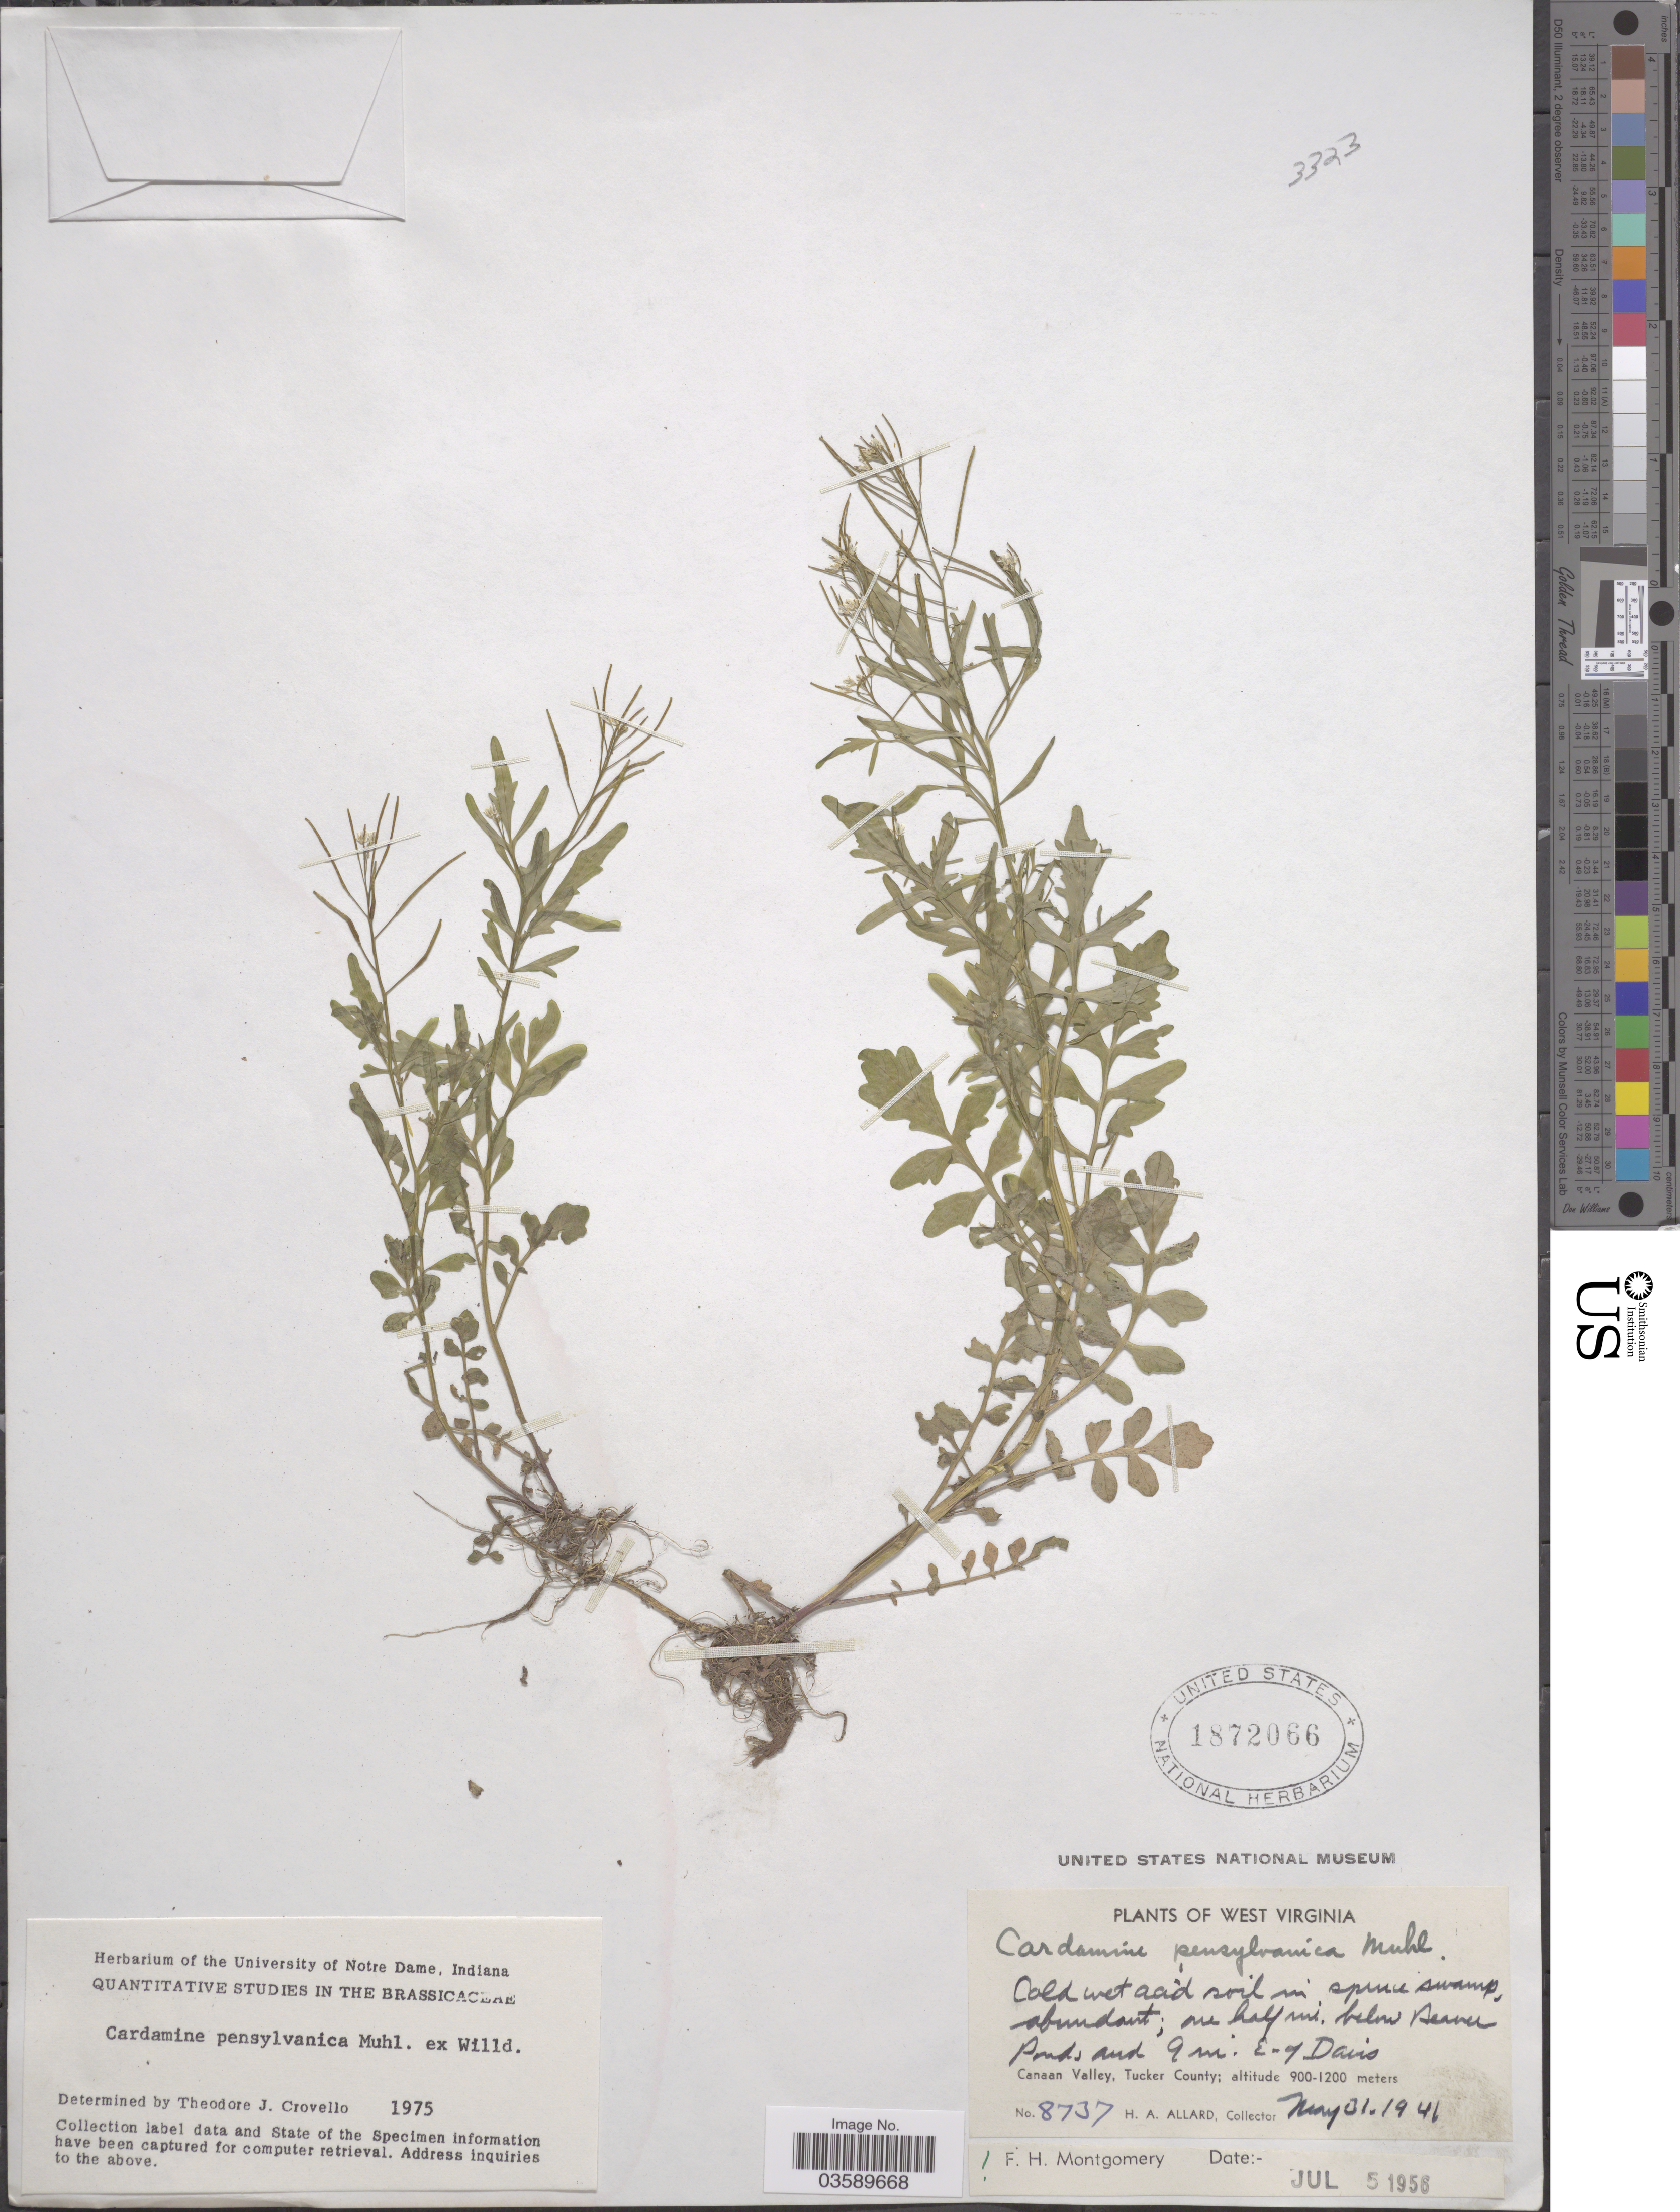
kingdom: Plantae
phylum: Tracheophyta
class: Magnoliopsida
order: Brassicales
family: Brassicaceae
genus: Cardamine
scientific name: Cardamine pensylvanica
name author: Muhl. ex Willd.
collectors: H. A. Allard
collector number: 8737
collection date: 1941-05-31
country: United States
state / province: West Virginia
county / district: Tucker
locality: One half mi. below Beaver Ponds, and 9 mi. E. of Davis. Canaan Valley, Tucker County.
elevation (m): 900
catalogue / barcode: US 1872066